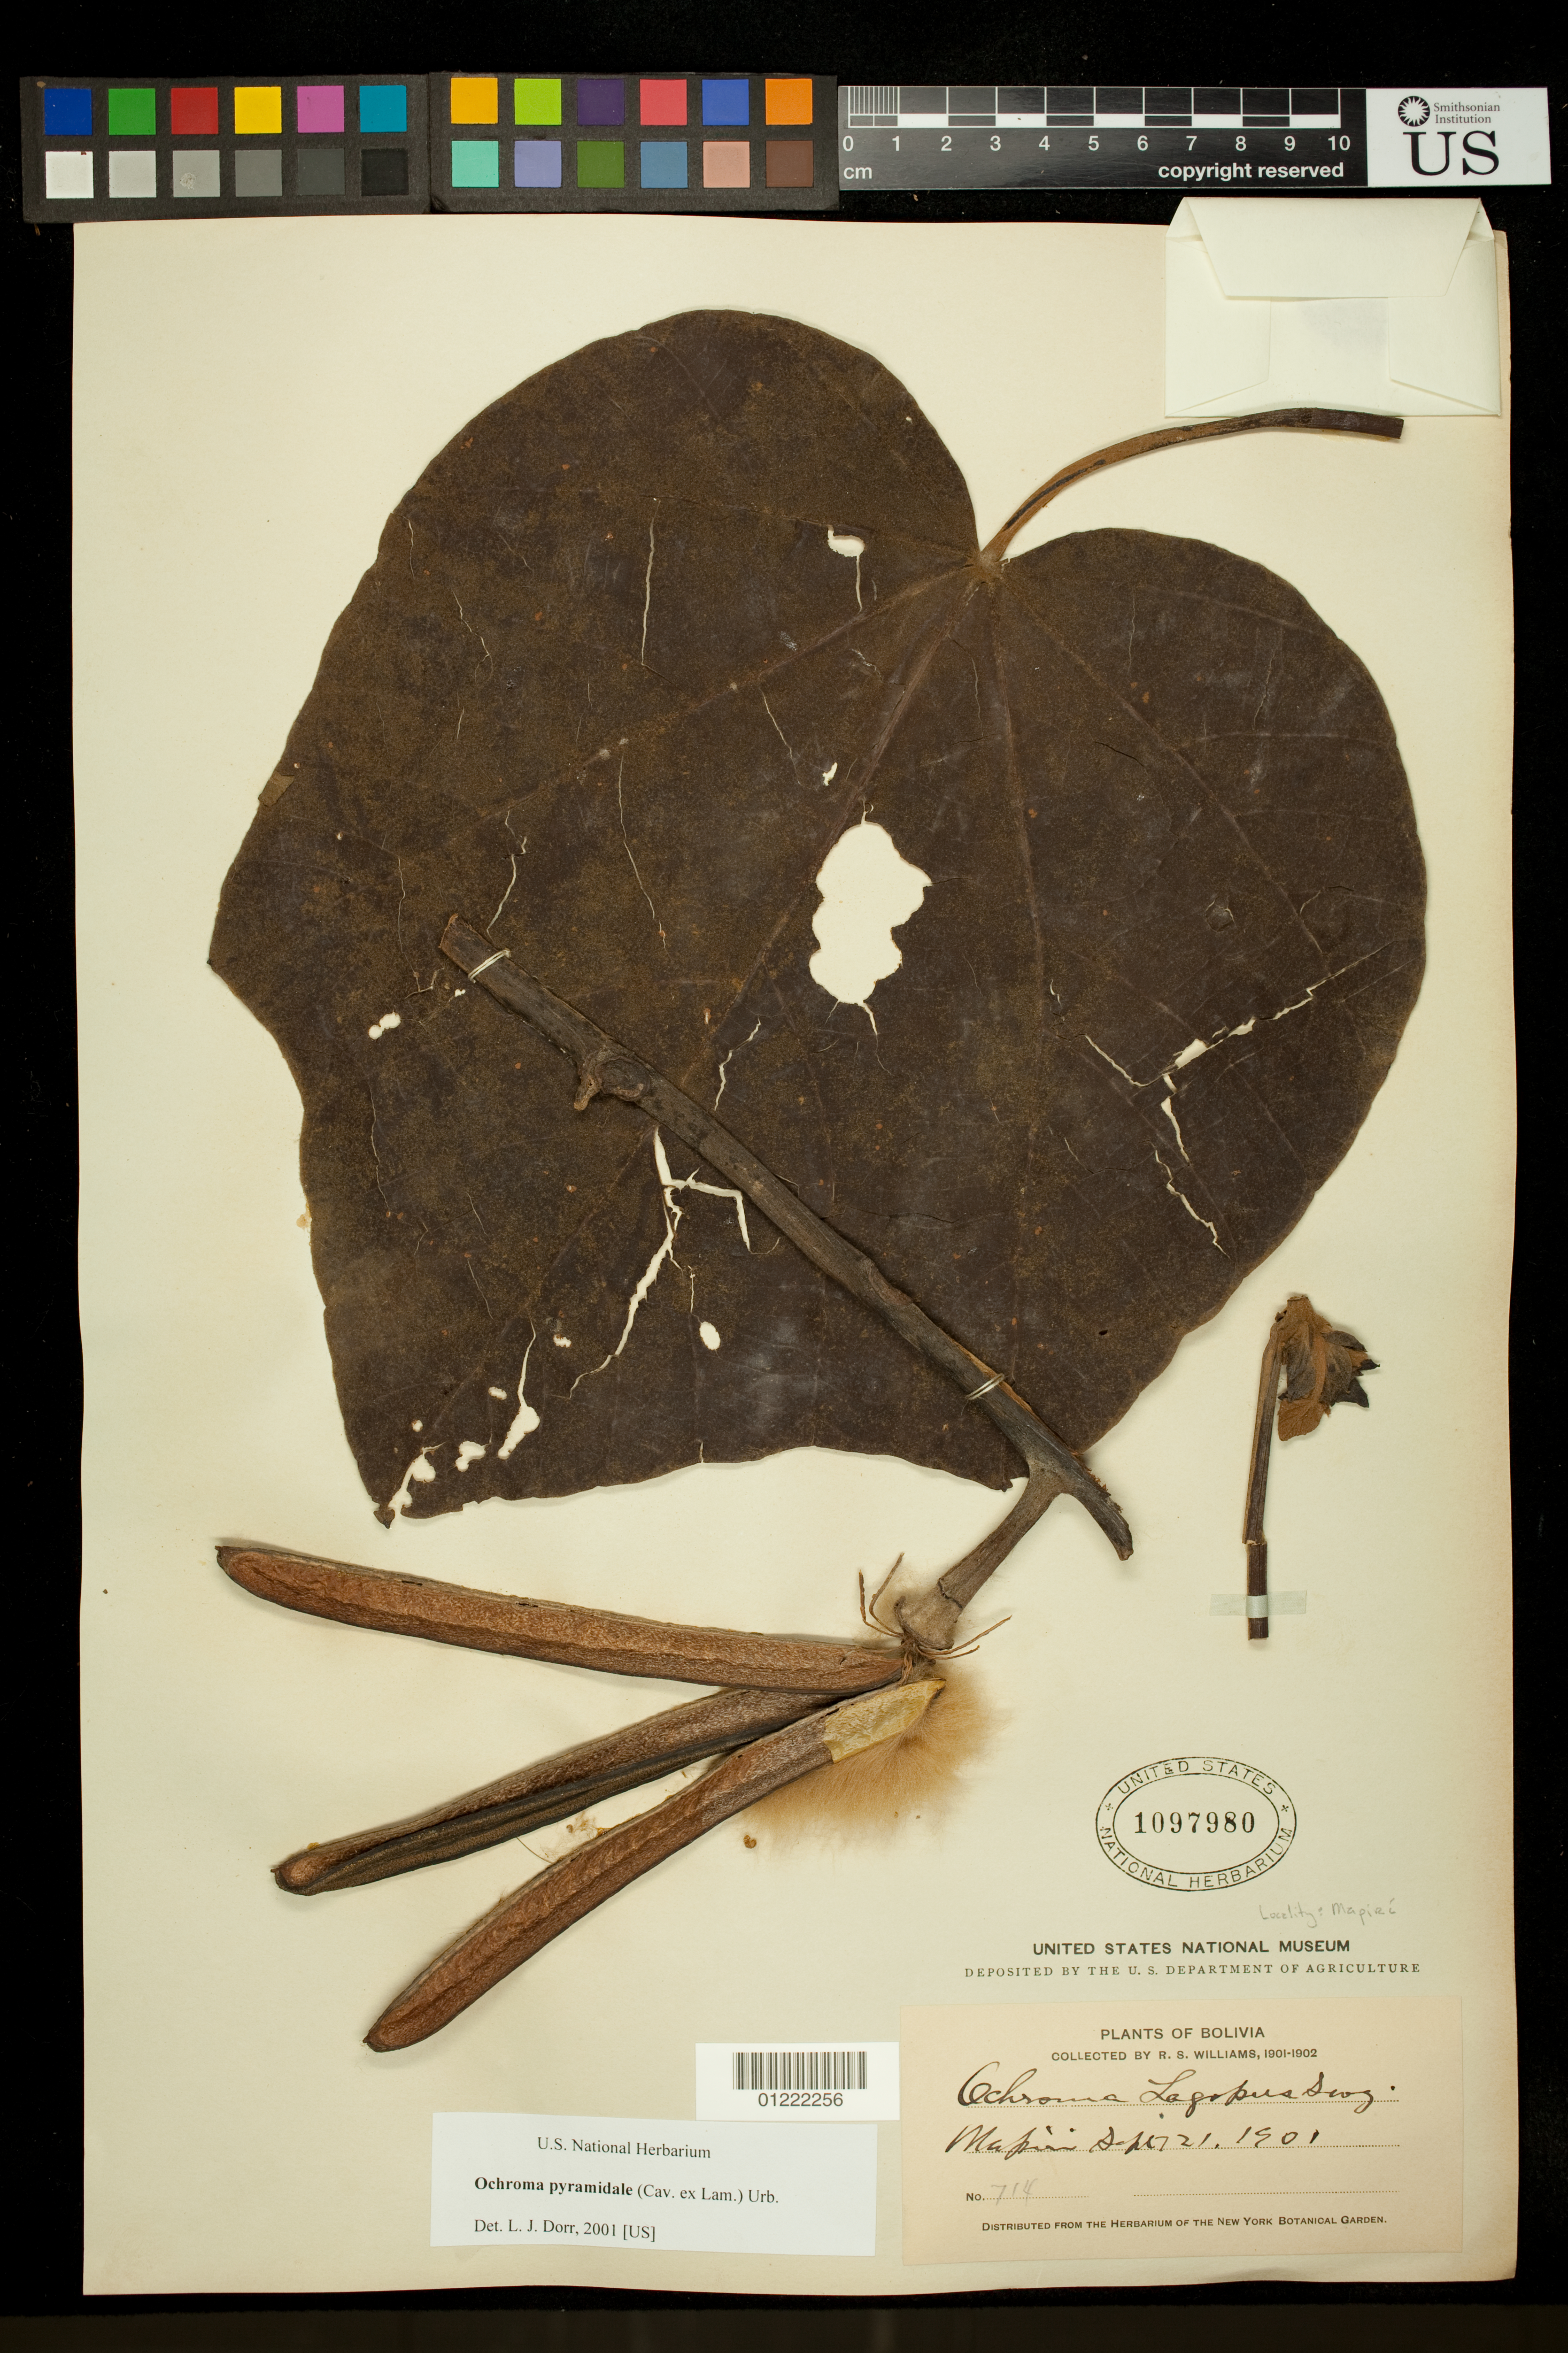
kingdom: Plantae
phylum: Tracheophyta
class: Magnoliopsida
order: Malvales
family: Malvaceae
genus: Ochroma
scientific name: Ochroma pyramidale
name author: (Cav. ex Lam.) Urb.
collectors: R. S. Williams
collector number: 714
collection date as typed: Sep. 21, 1901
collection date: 1901-09-21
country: Bolivia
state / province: La Páz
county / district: Larecaja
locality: Mapiri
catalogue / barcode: US 1097980